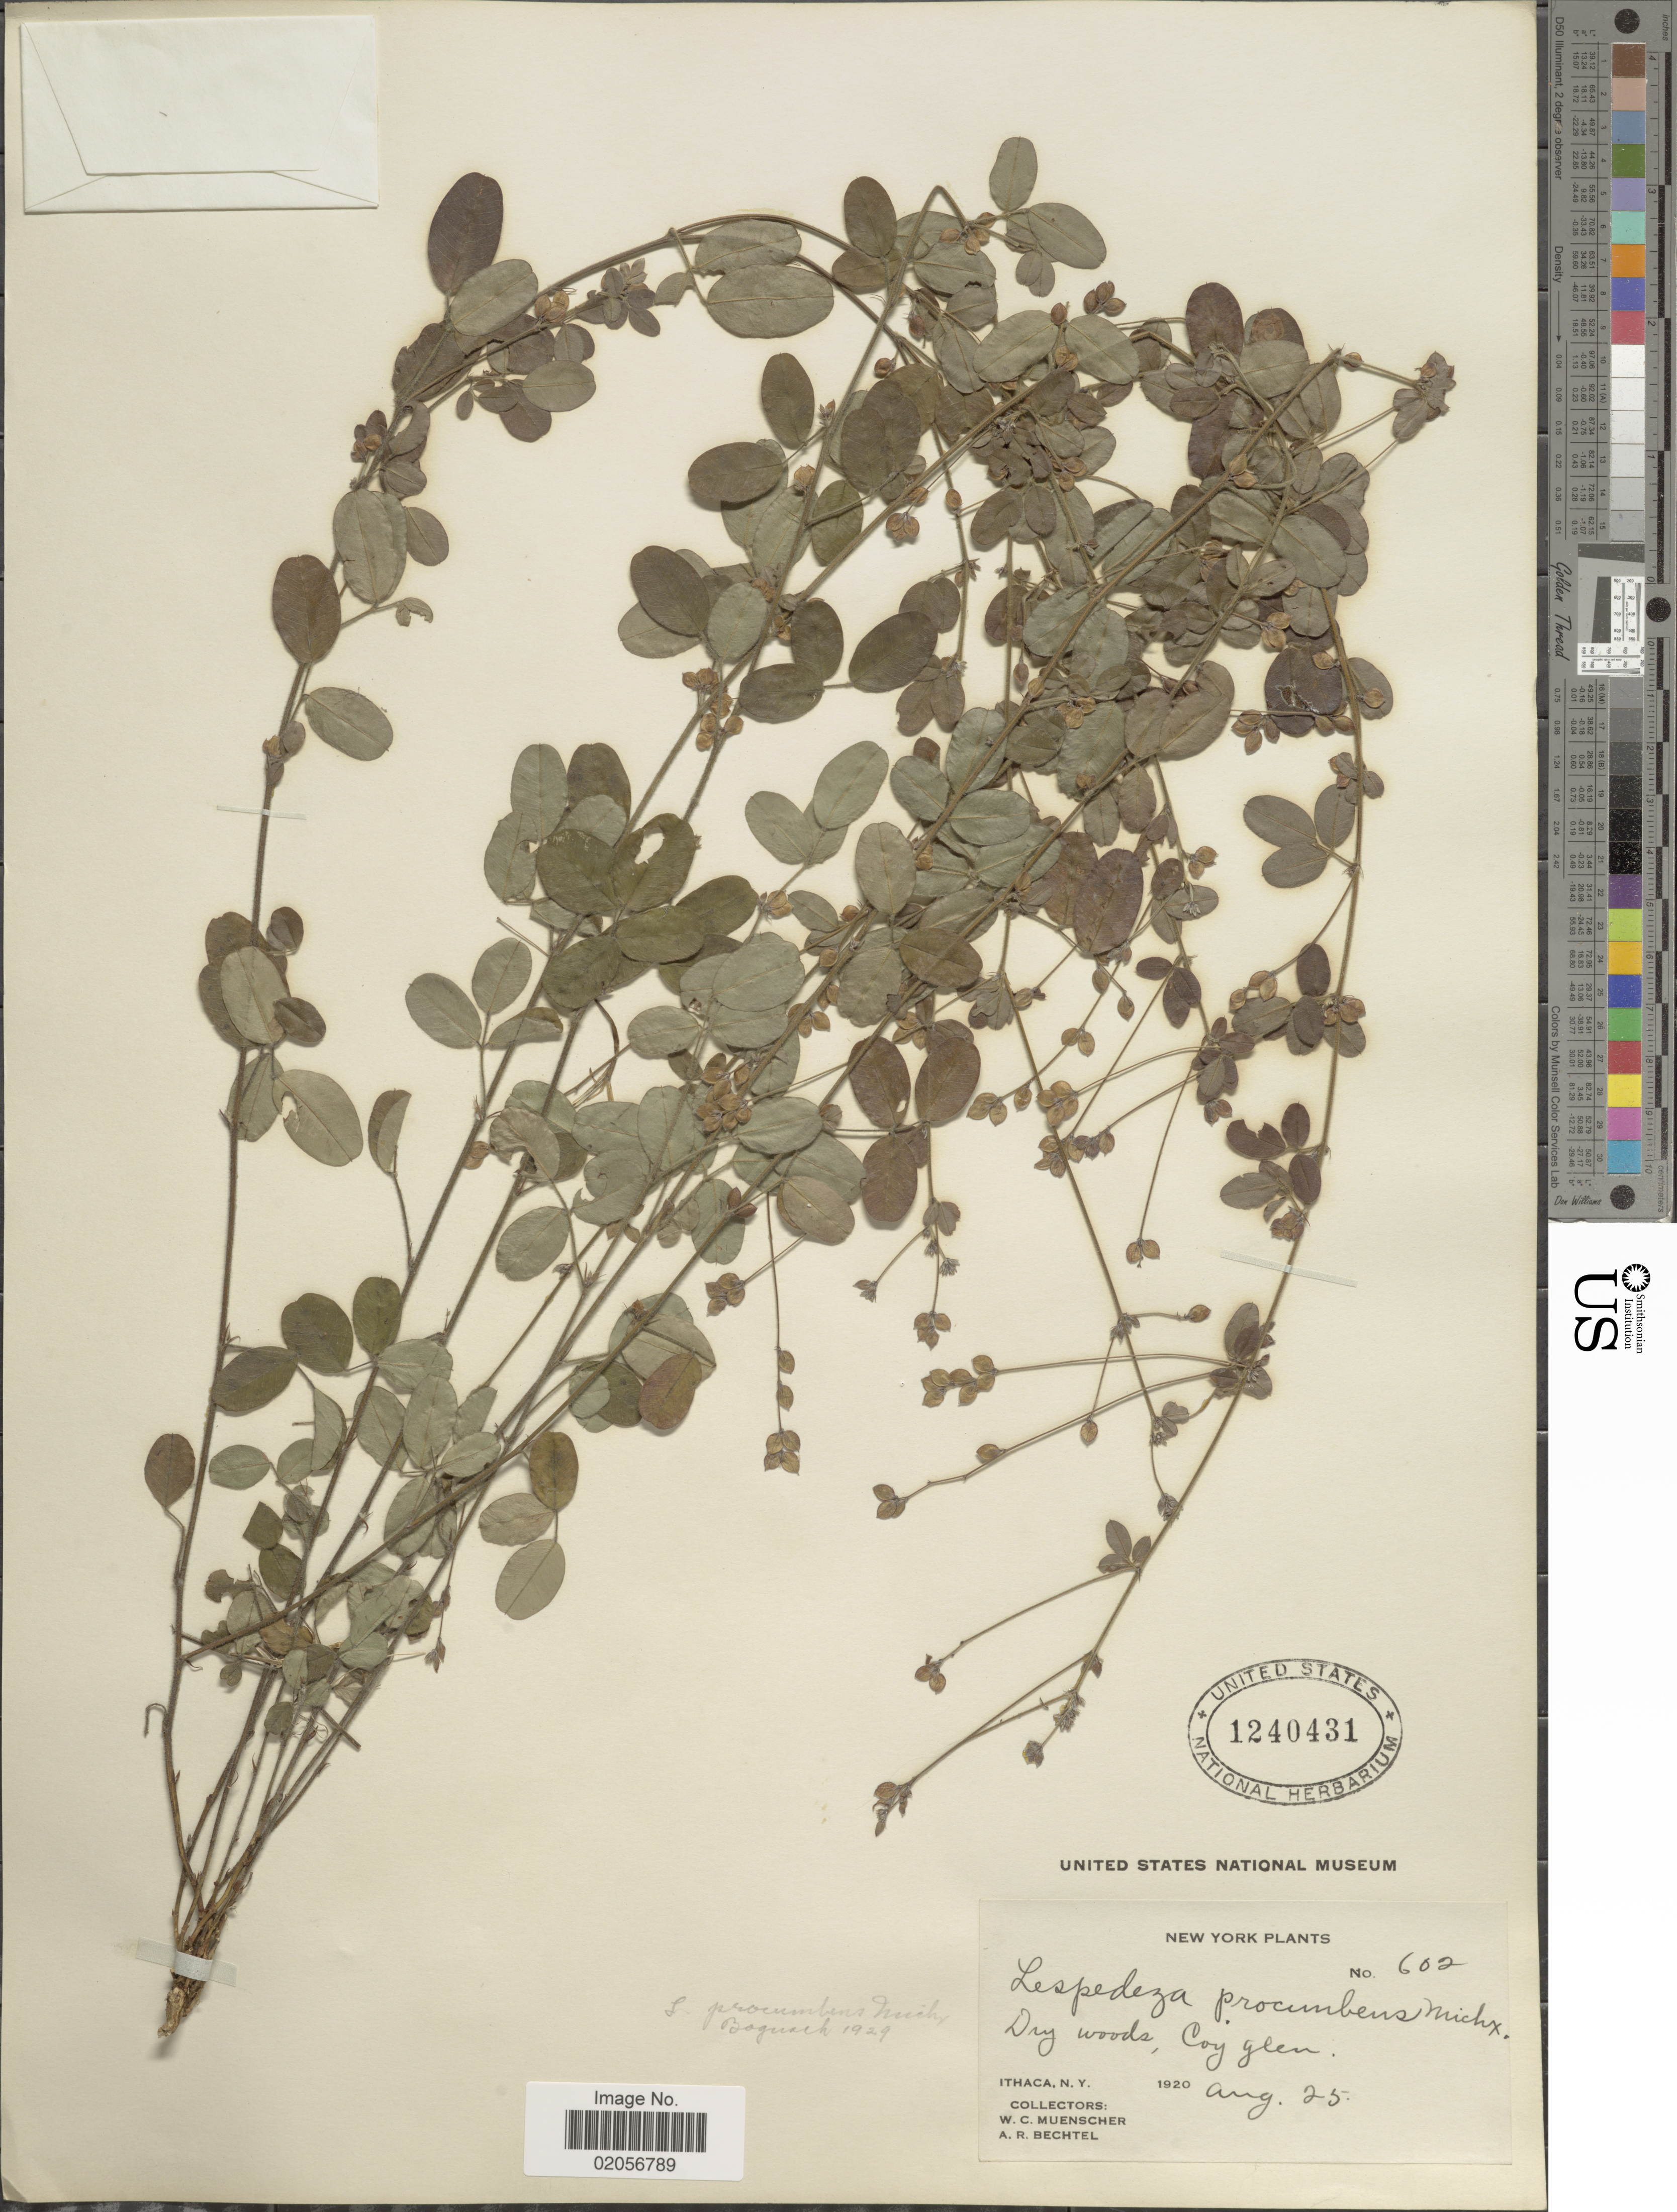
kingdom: Plantae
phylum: Tracheophyta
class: Magnoliopsida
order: Fabales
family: Fabaceae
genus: Lespedeza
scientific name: Lespedeza procumbens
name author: Michx.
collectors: W. Muenscher & A. Bechtel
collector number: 602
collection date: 1920-08-25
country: United States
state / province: New York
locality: Dry woods, Coy Glen. Ithaca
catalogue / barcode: US 1240431